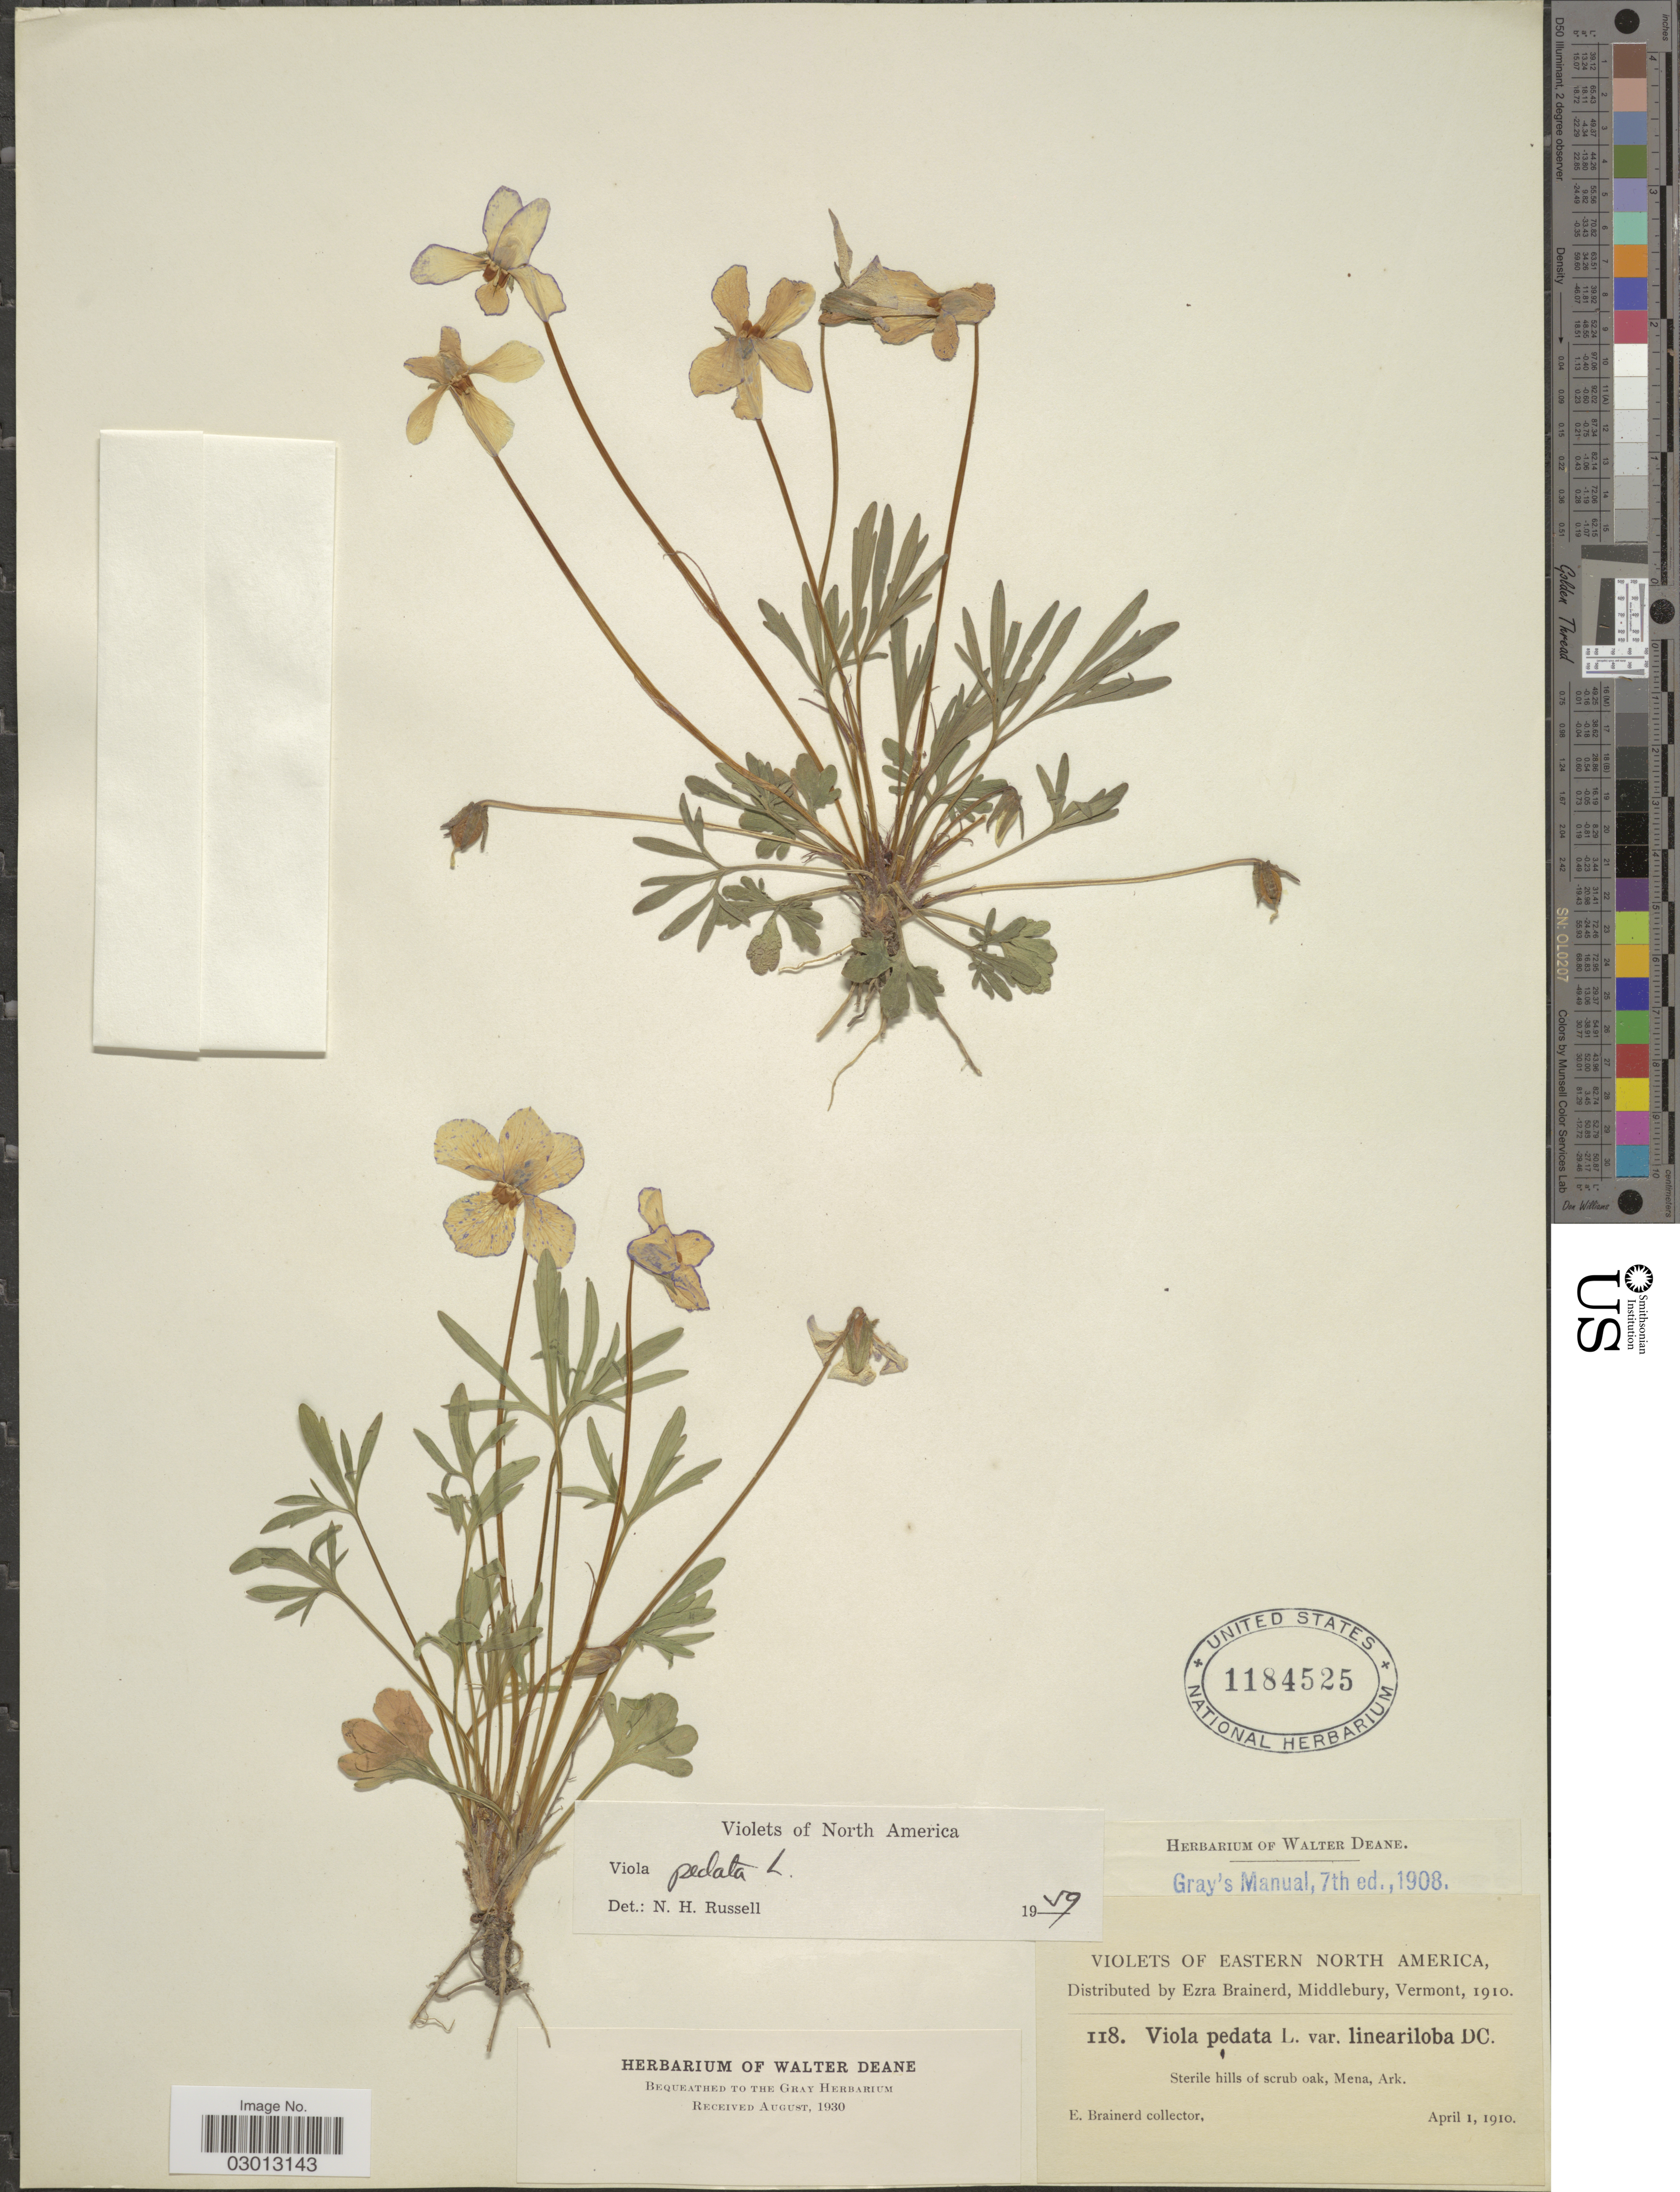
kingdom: Plantae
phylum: Tracheophyta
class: Magnoliopsida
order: Malpighiales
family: Violaceae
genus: Viola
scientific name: Viola pedata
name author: L.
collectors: E. Brainerd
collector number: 118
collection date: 1910-04-01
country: United States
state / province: Arkansas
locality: Eastern North America. Mena.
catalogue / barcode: US 1184525